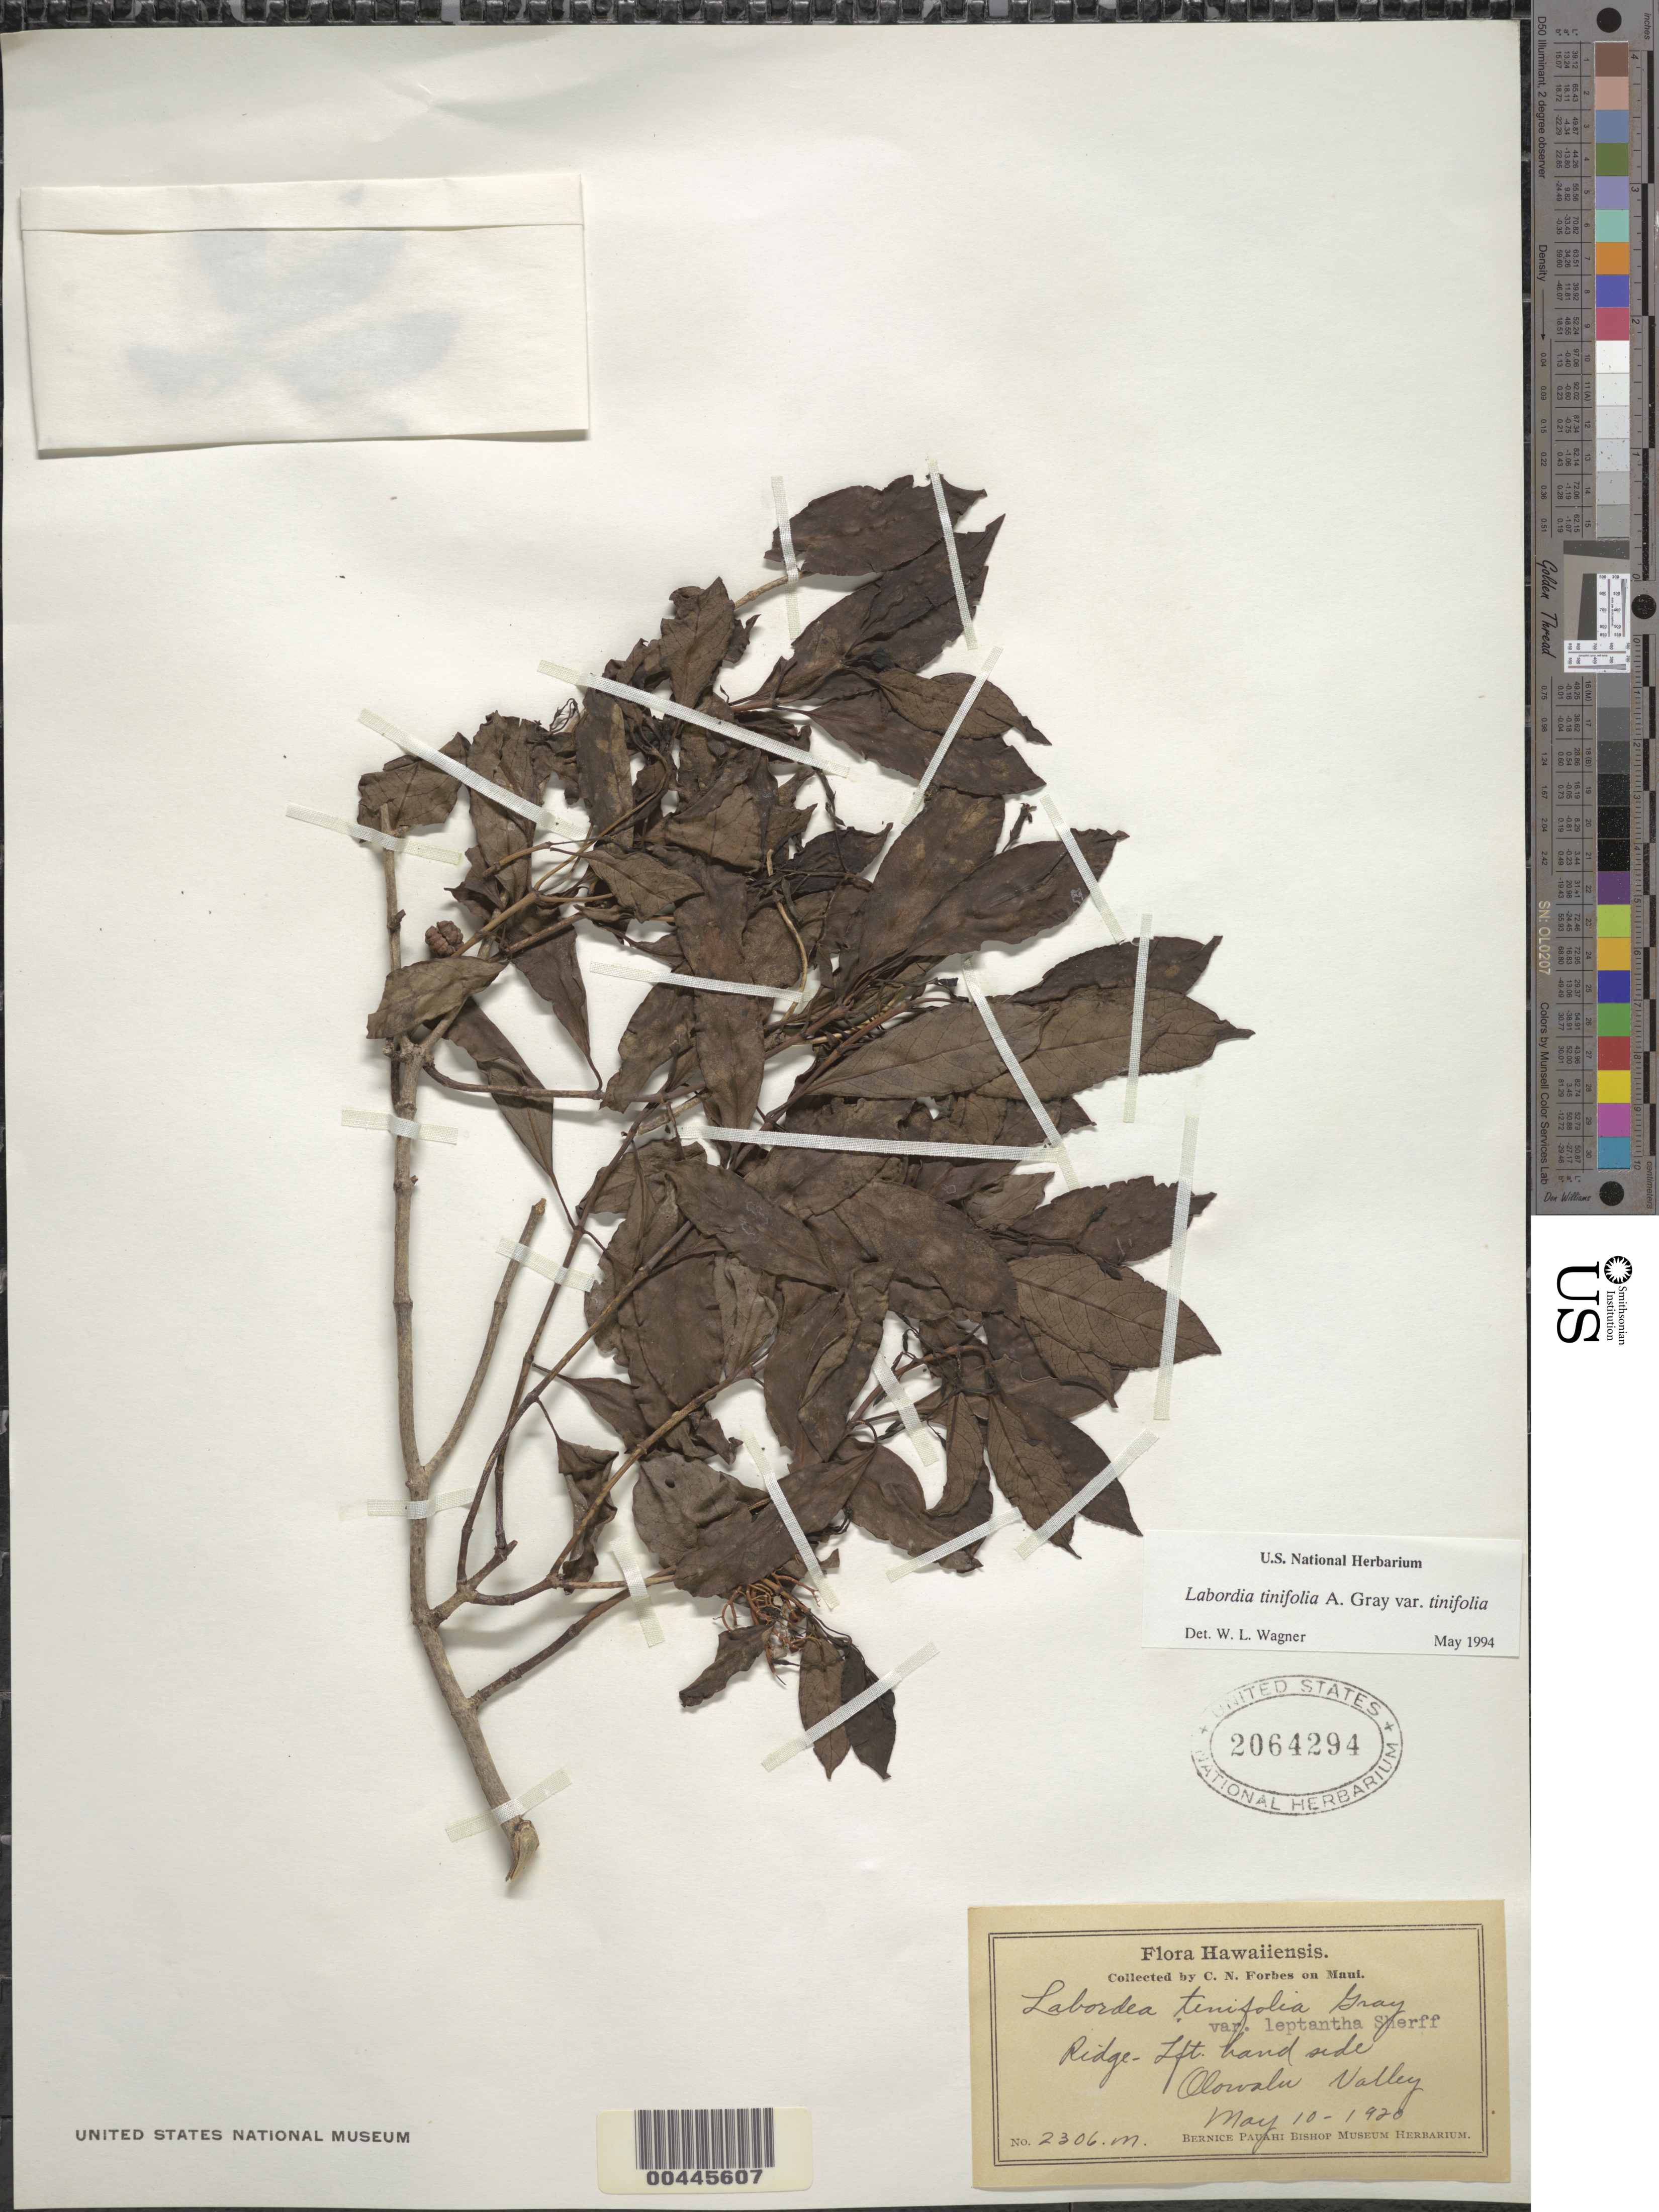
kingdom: Plantae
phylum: Tracheophyta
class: Magnoliopsida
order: Gentianales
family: Loganiaceae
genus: Geniostoma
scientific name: Geniostoma tinifolium var. tinifolium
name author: A. Gray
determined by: Wagner, W. L., (BOT), Smithsonian Institution - National Museum of Natural History (UNITED STATES)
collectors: C. N. Forbes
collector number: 2306.M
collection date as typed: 10 May 1920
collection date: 1920-05-10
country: United States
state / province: Hawaii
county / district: Maui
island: Maui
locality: Ridge lefthand side of Olowalu Valley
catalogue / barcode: US 2064294